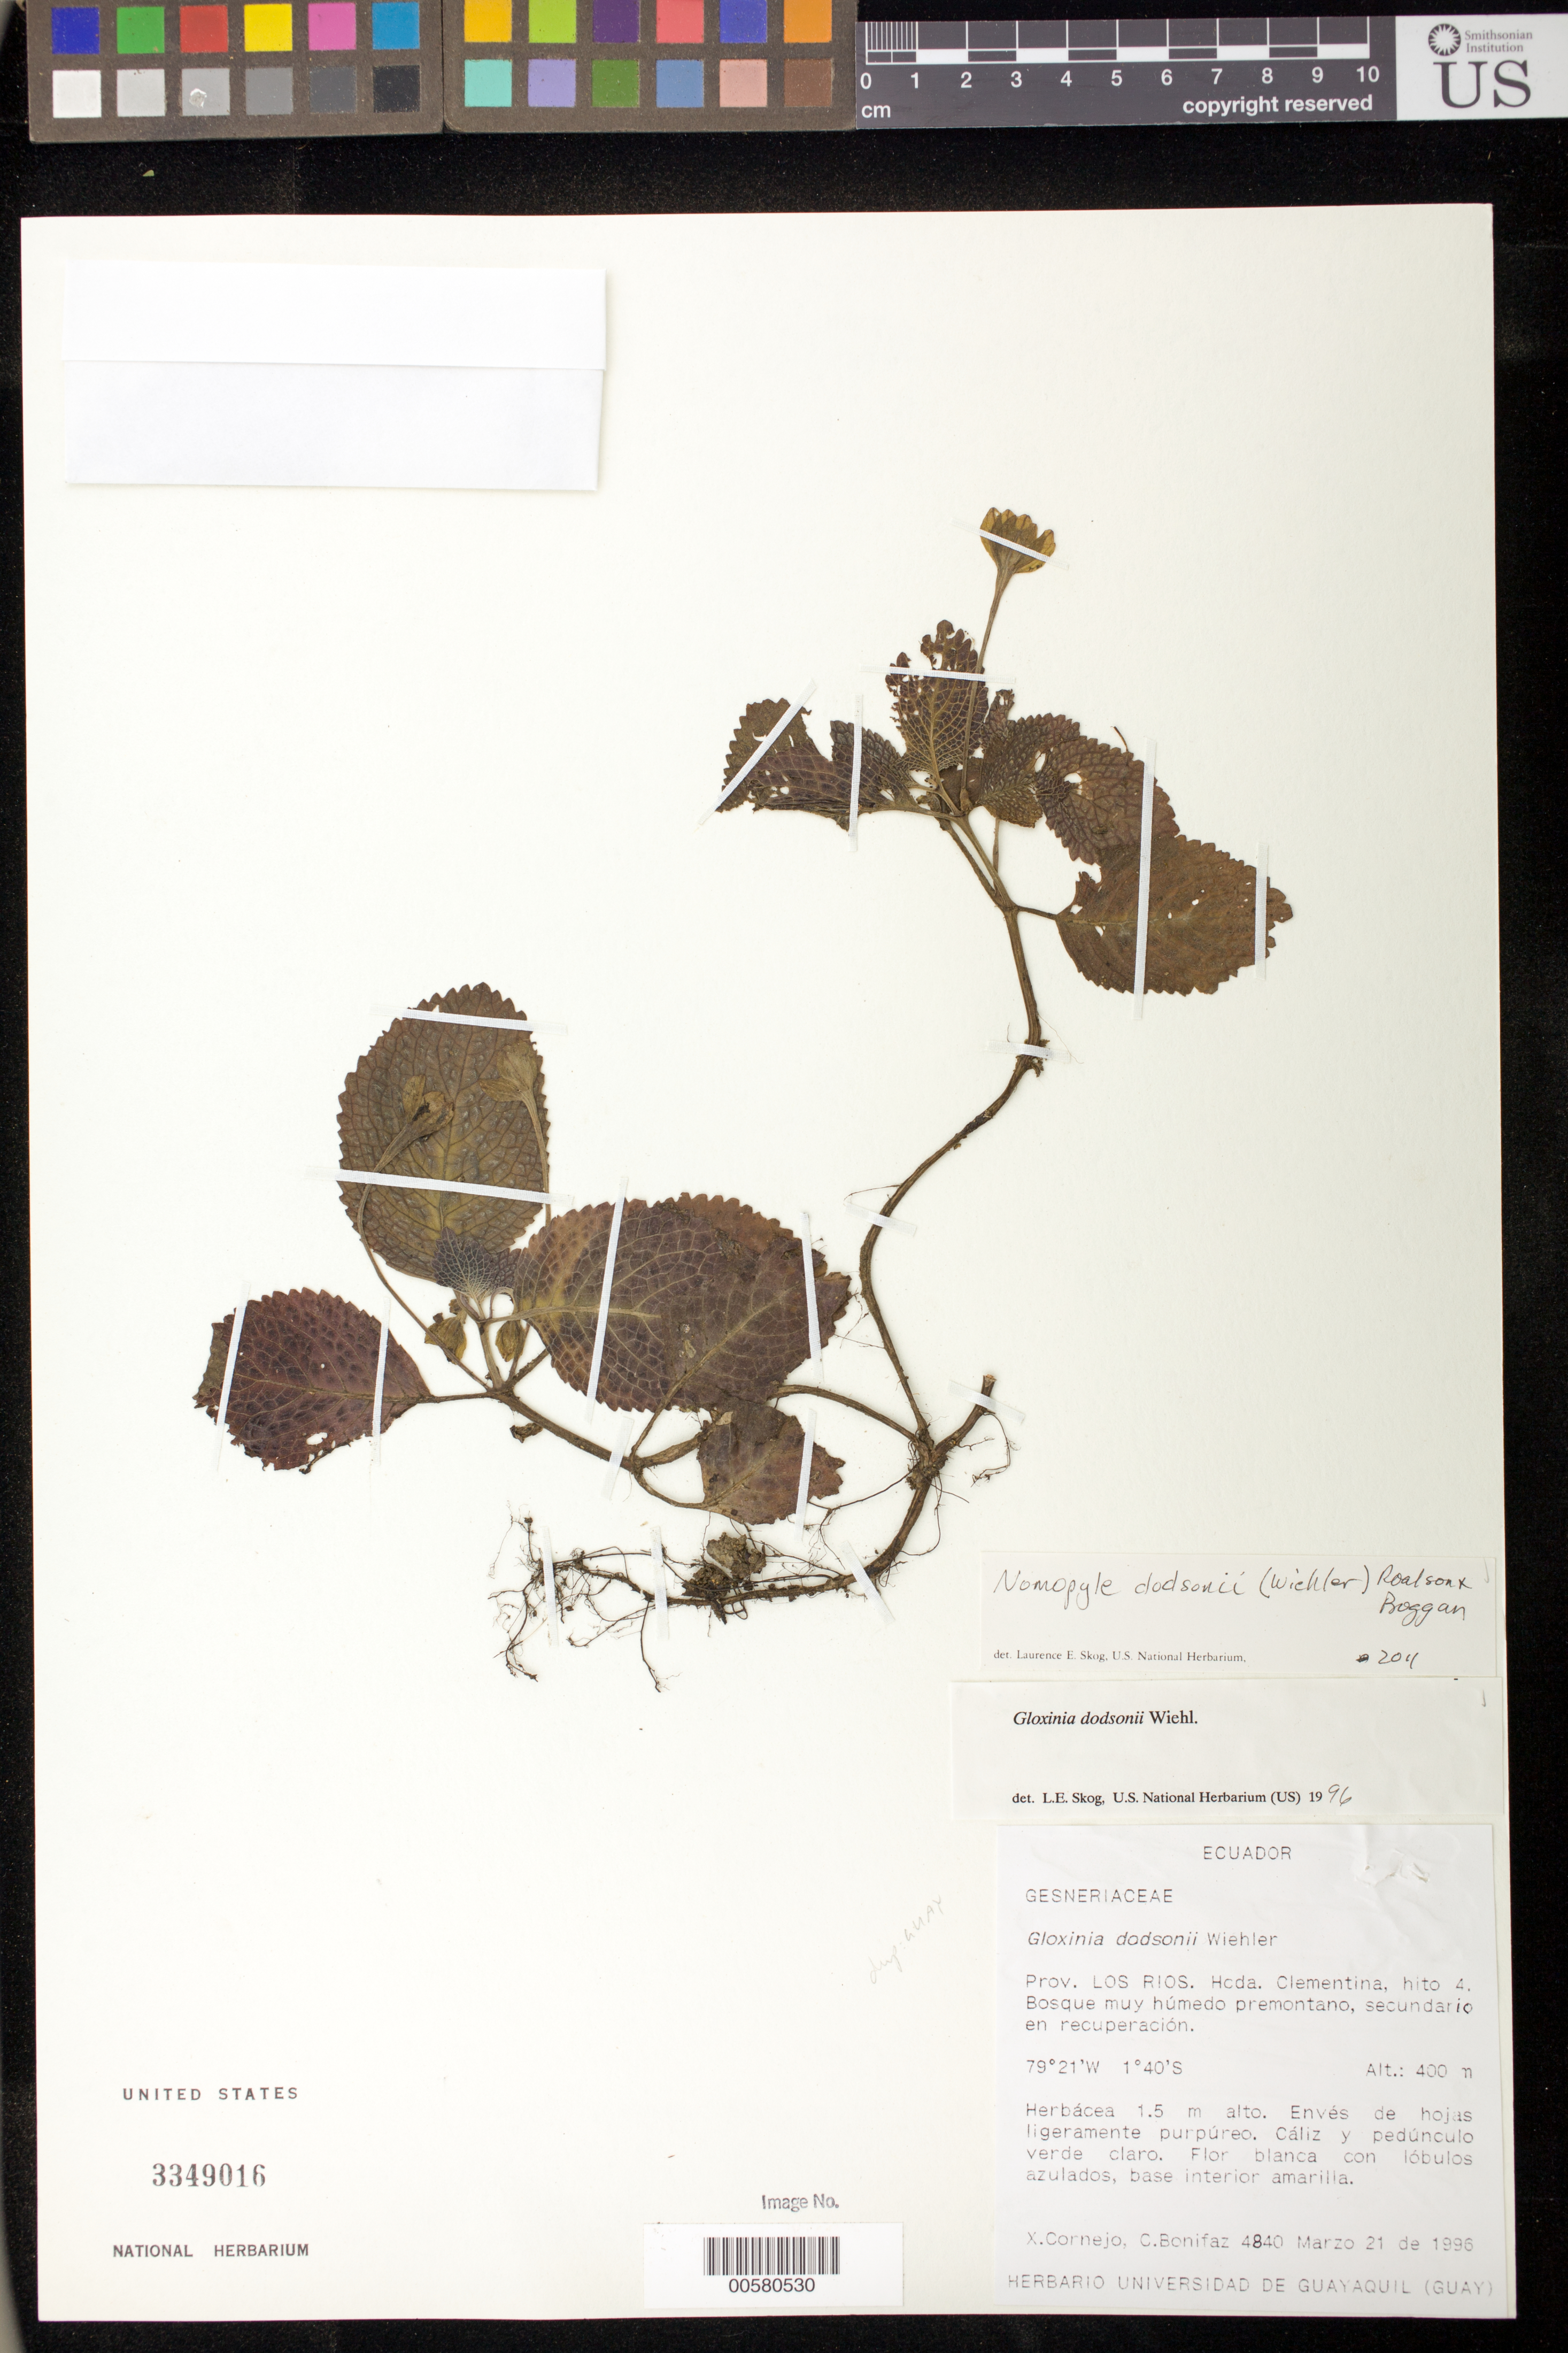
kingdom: Plantae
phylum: Tracheophyta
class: Magnoliopsida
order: Lamiales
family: Gesneriaceae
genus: Nomopyle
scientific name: Nomopyle dodsonii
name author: (Wiehler) Roalson & Boggan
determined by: Skog, Laurence E.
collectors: X. F. Cornejo & C. Bonifaz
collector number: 4840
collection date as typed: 21 Mar 1996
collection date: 1996-03-21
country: Ecuador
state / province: Los Ríos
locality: Hcda. Clementina, hito 4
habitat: Bosque muy húmedo premontano, secundario en recuperación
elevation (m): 400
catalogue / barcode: US 3349016